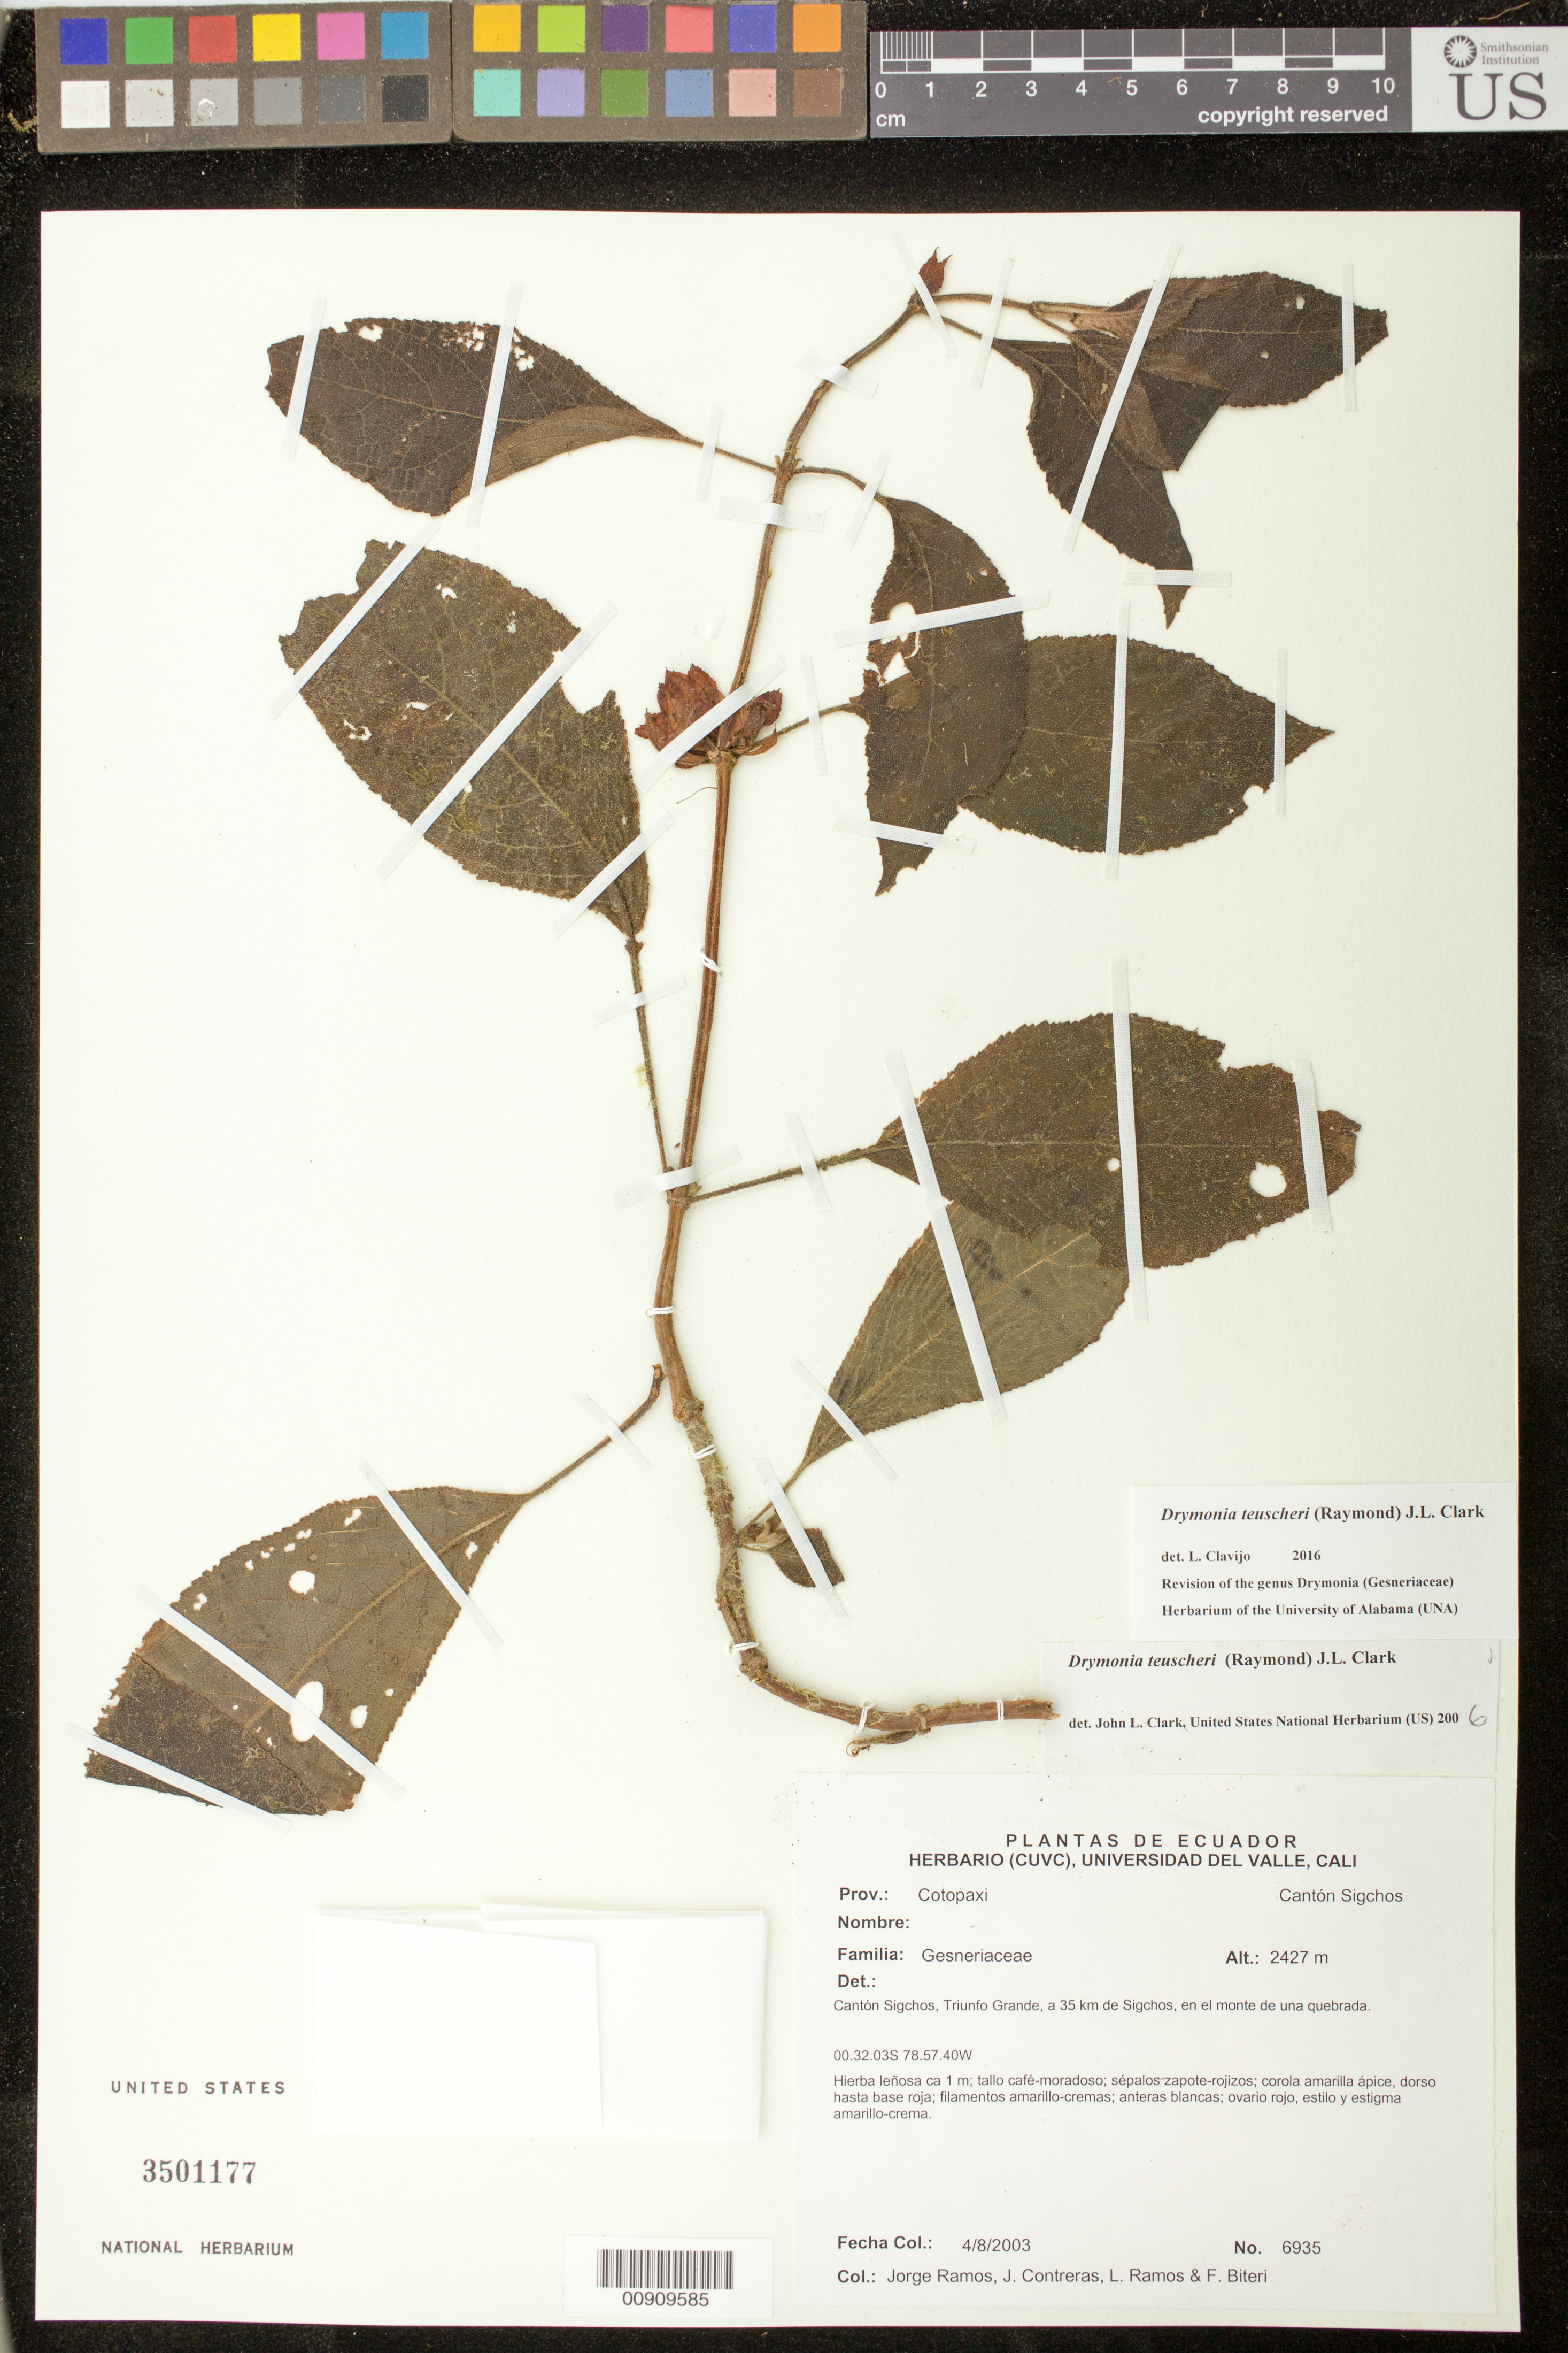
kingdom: Plantae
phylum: Tracheophyta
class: Magnoliopsida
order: Lamiales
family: Gesneriaceae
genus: Drymonia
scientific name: Drymonia teuscheri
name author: (Raymond) J.L. Clark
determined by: Clark, J. L., (SEL), The Marie Selby Botanical Garden (UNITED STATES)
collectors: J. Ramos, J. Contreras, L. Ramos & F. Biteri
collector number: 6935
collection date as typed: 04 Aug 2003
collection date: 2003-08-04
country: Ecuador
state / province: Cotopaxi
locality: Cantón Sigchos, Triunfo Grande, a 35 km de Sigchos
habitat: En el monte de una quebrada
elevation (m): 2427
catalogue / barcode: US 3501177